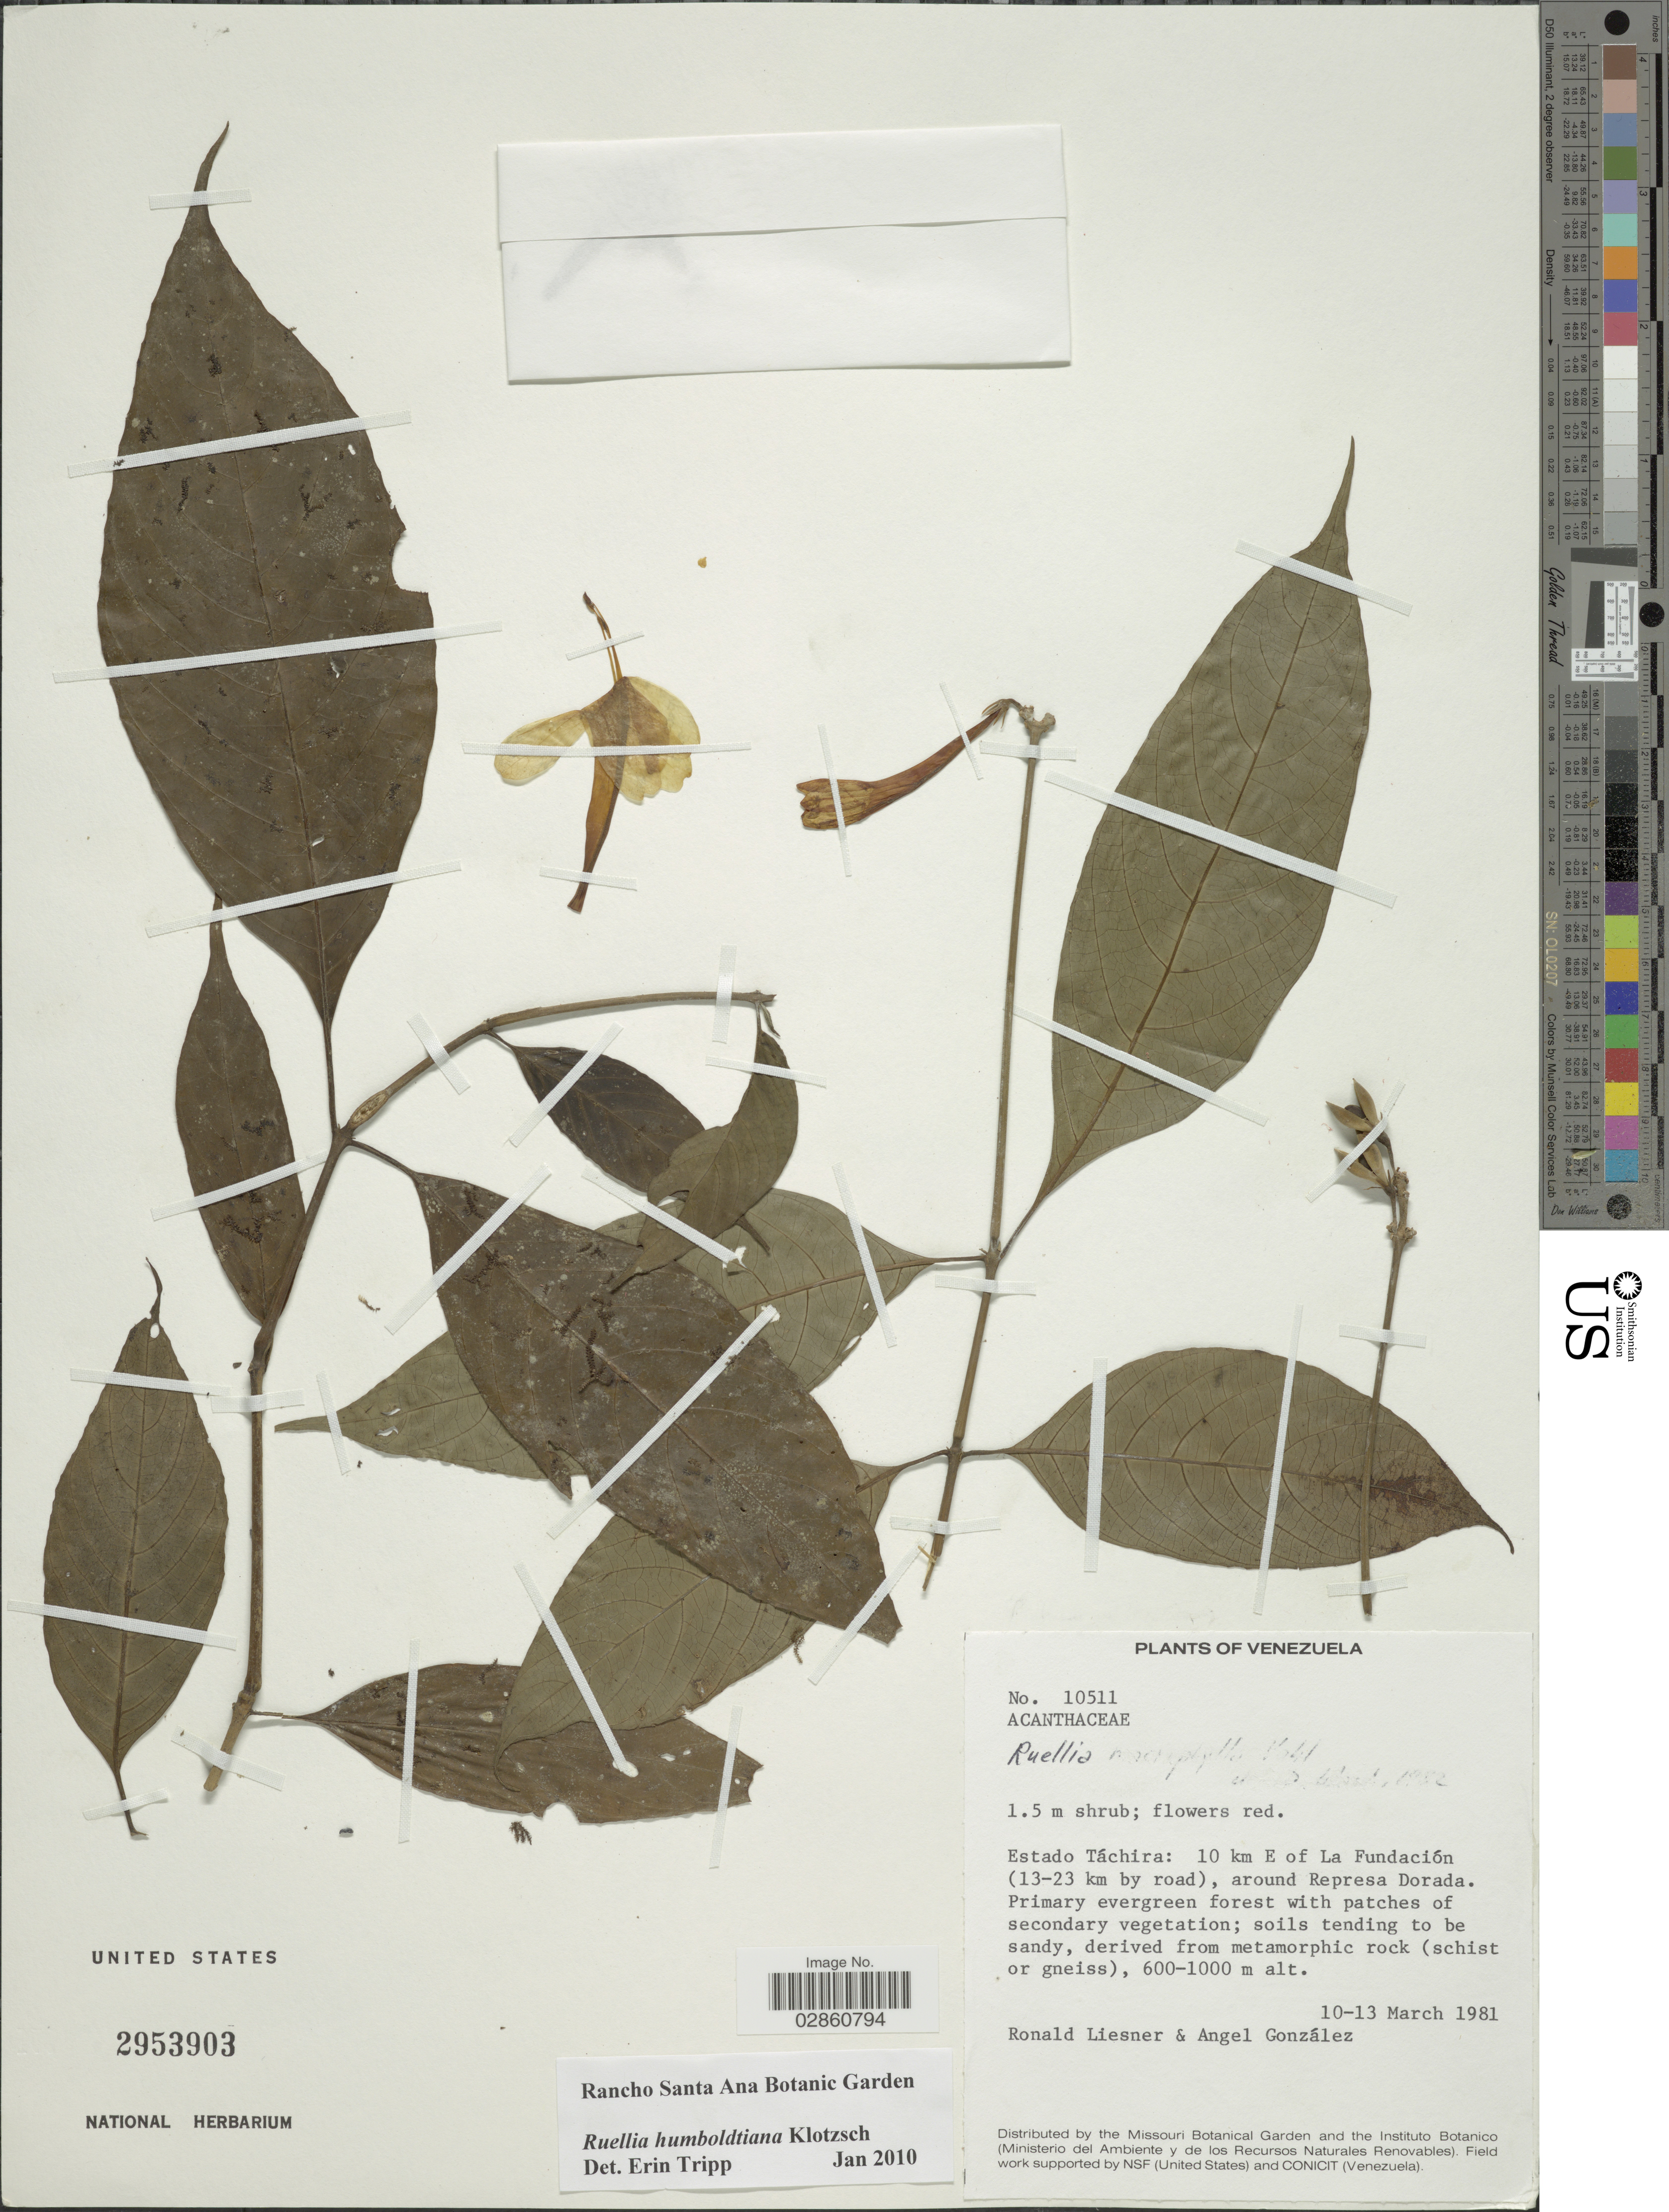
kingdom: Plantae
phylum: Tracheophyta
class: Magnoliopsida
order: Lamiales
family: Acanthaceae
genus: Ruellia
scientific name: Ruellia humboldtiana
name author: (Nees) Lindau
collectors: R. L. Liesner & A. C. González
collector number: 10511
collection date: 1981-03-10/1981-03-13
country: Venezuela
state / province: Tachira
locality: Estado Táchira: 10 km E of La Fundación (13-23 km by road), around Represa Dorada.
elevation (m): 600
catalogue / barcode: US 2953903